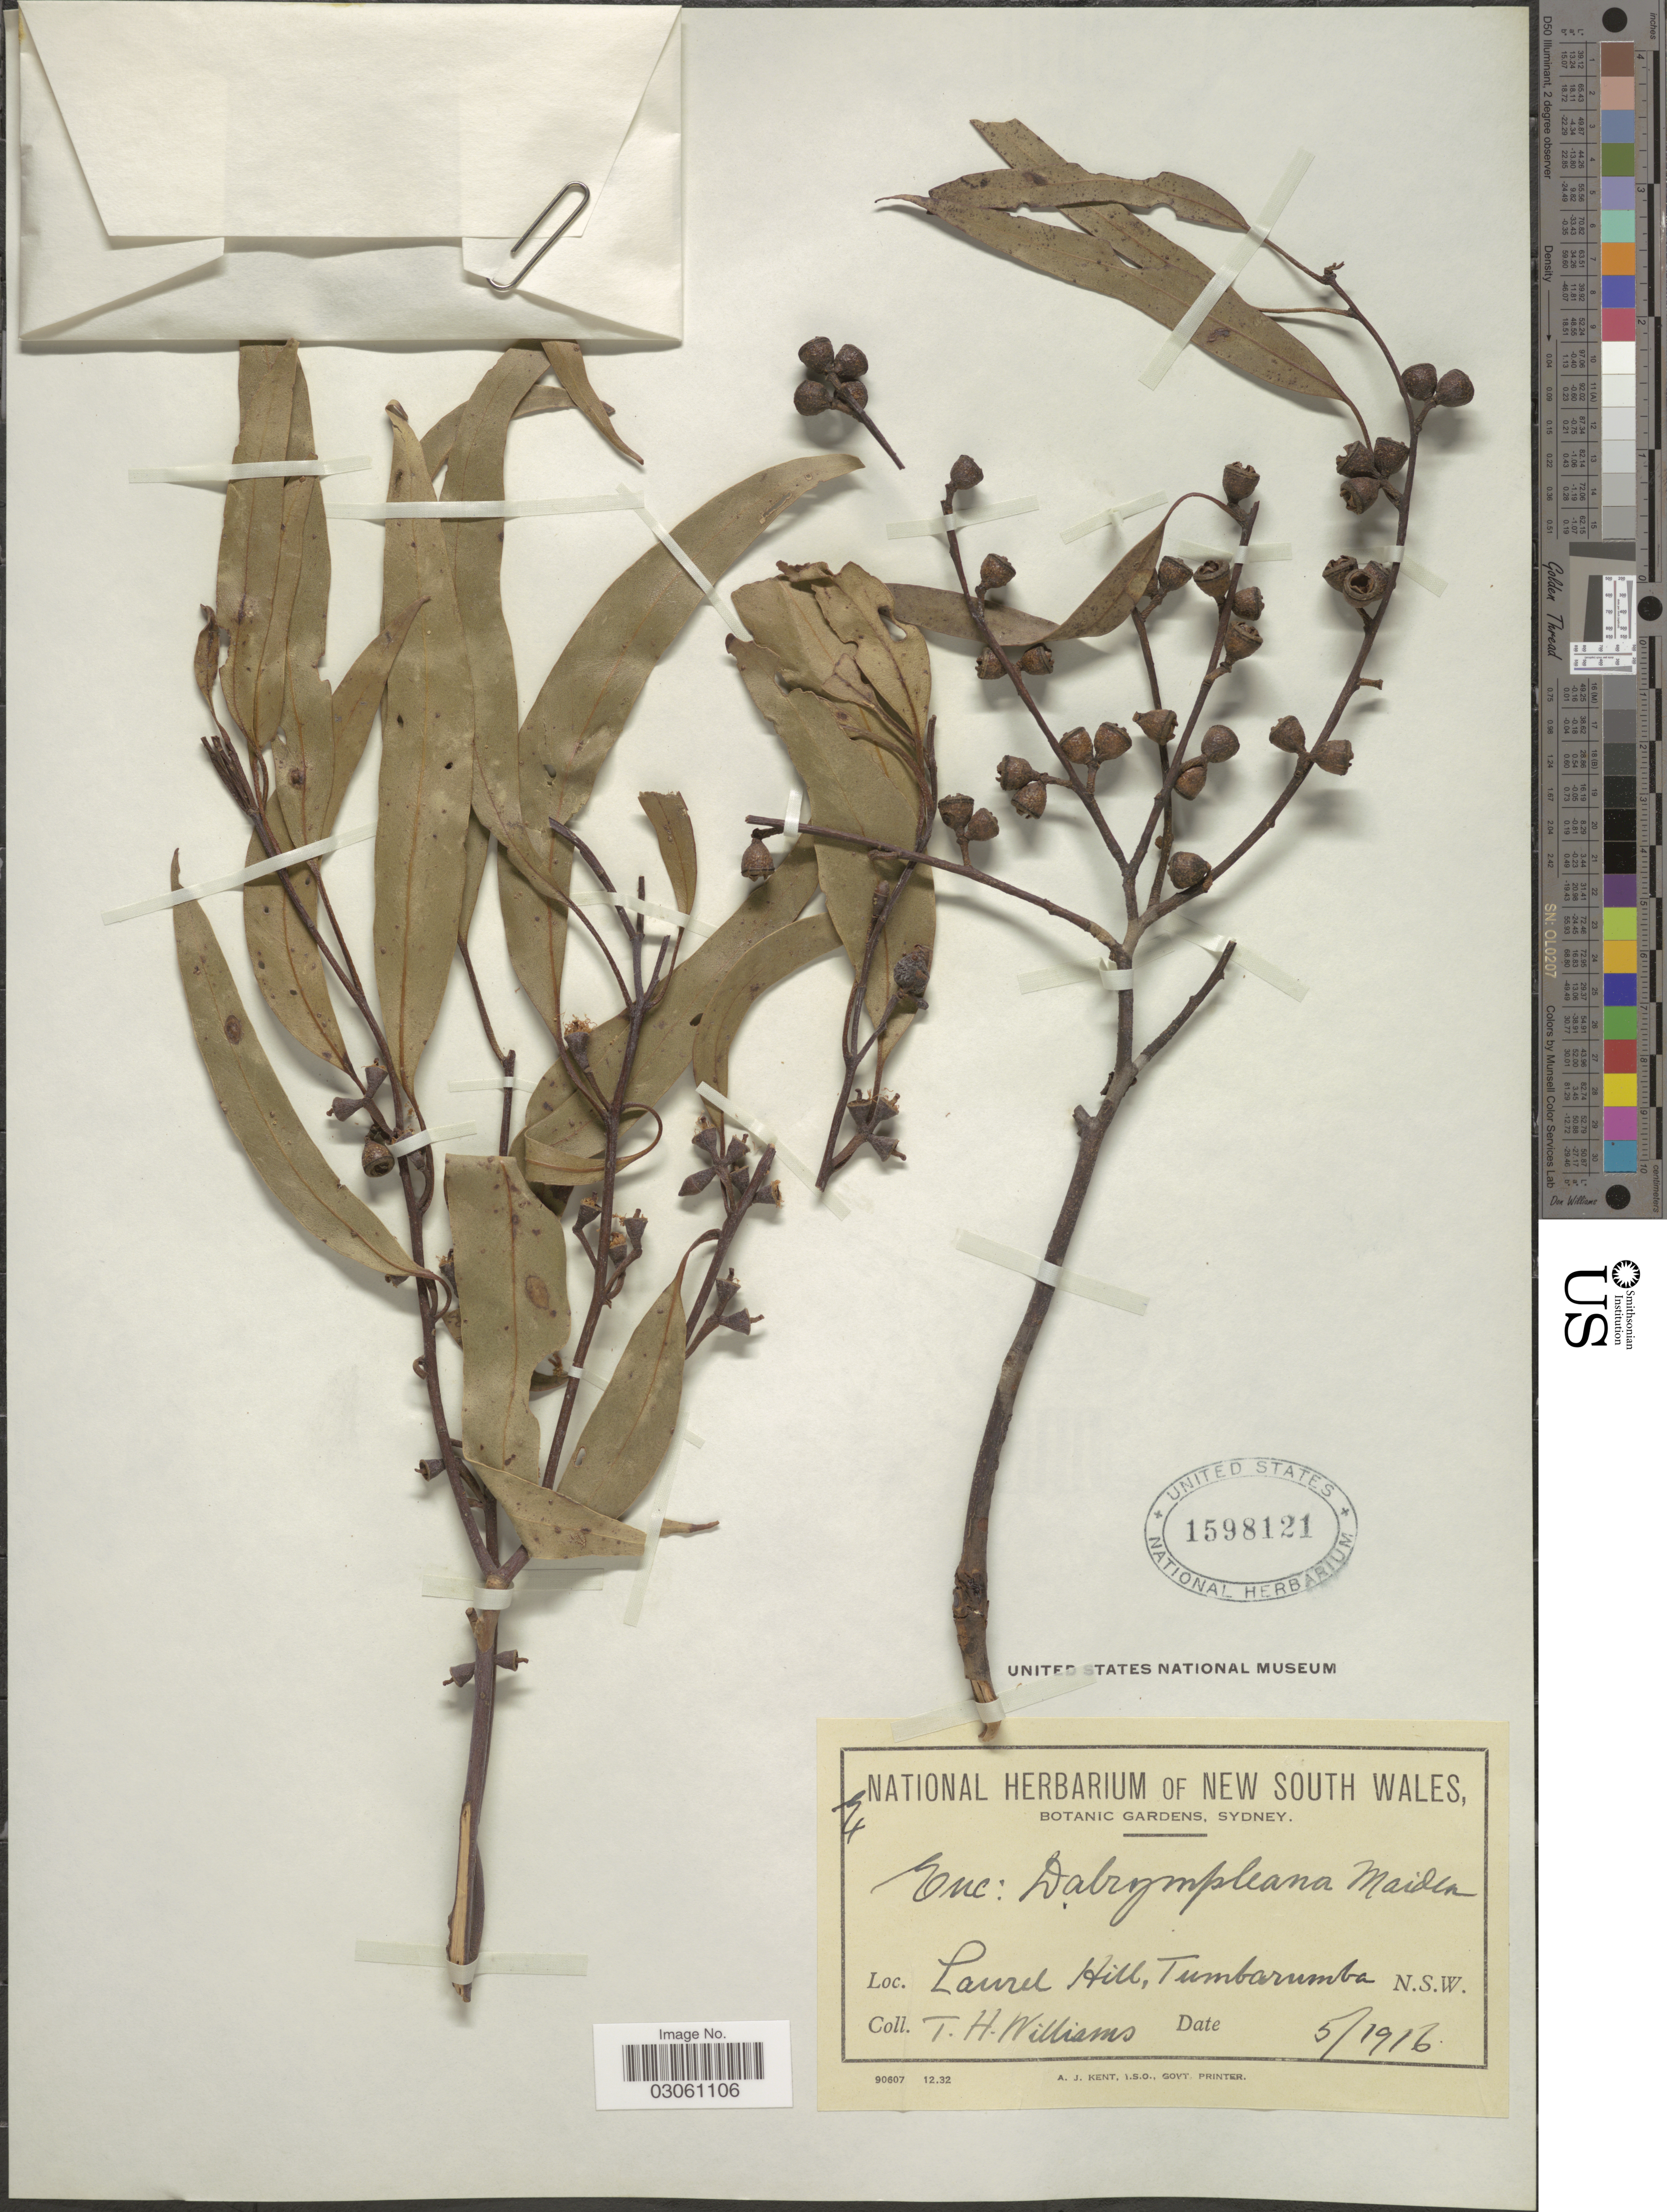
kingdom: Plantae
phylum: Tracheophyta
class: Magnoliopsida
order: Myrtales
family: Myrtaceae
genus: Eucalyptus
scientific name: Eucalyptus dalrympleana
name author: Maiden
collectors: T. Williams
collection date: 1916-05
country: Australia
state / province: New South Wales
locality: Laurel Hill, Tumbarumba.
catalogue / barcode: US 1598121